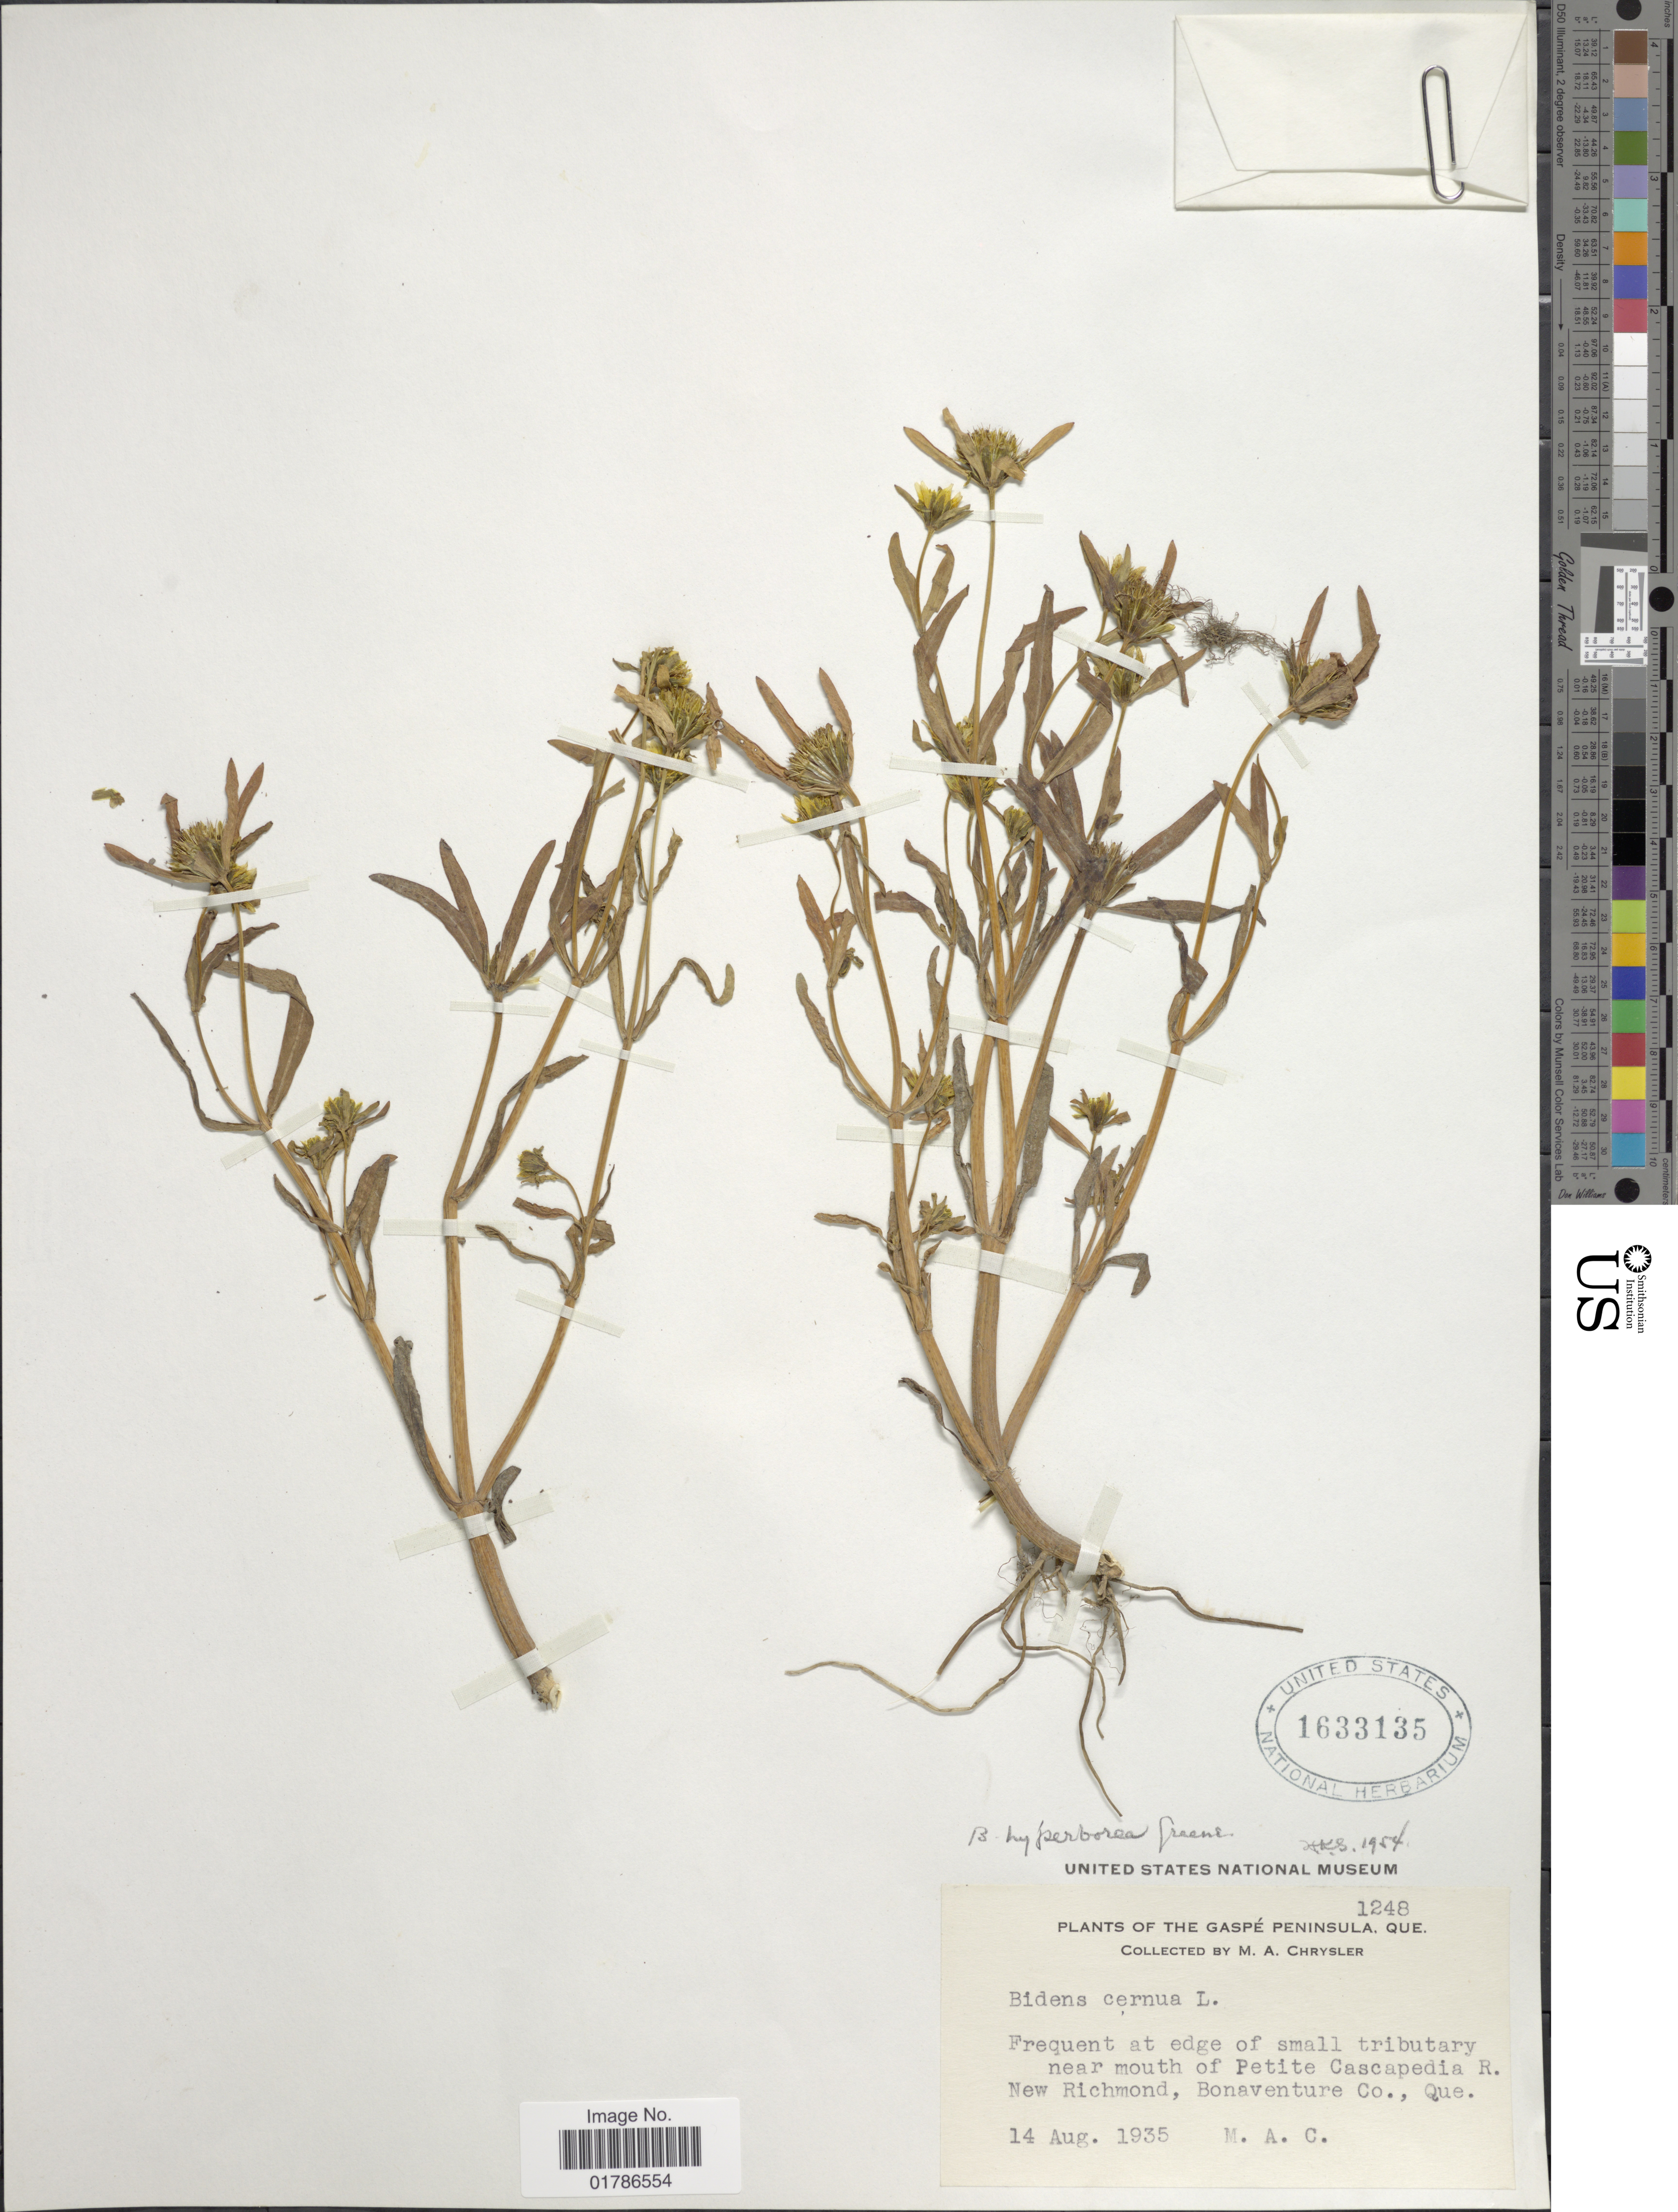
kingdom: Plantae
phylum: Tracheophyta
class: Magnoliopsida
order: Asterales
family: Asteraceae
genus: Bidens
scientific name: Bidens hyperborea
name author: Greene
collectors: M. A. Chrysler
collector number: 1248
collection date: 1935-08-14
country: Canada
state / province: Quebec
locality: The Gaspe Peninsula, near mouth of Petite Cascapedia R., New Richmond, Bonaventure Co.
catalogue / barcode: US 1633135